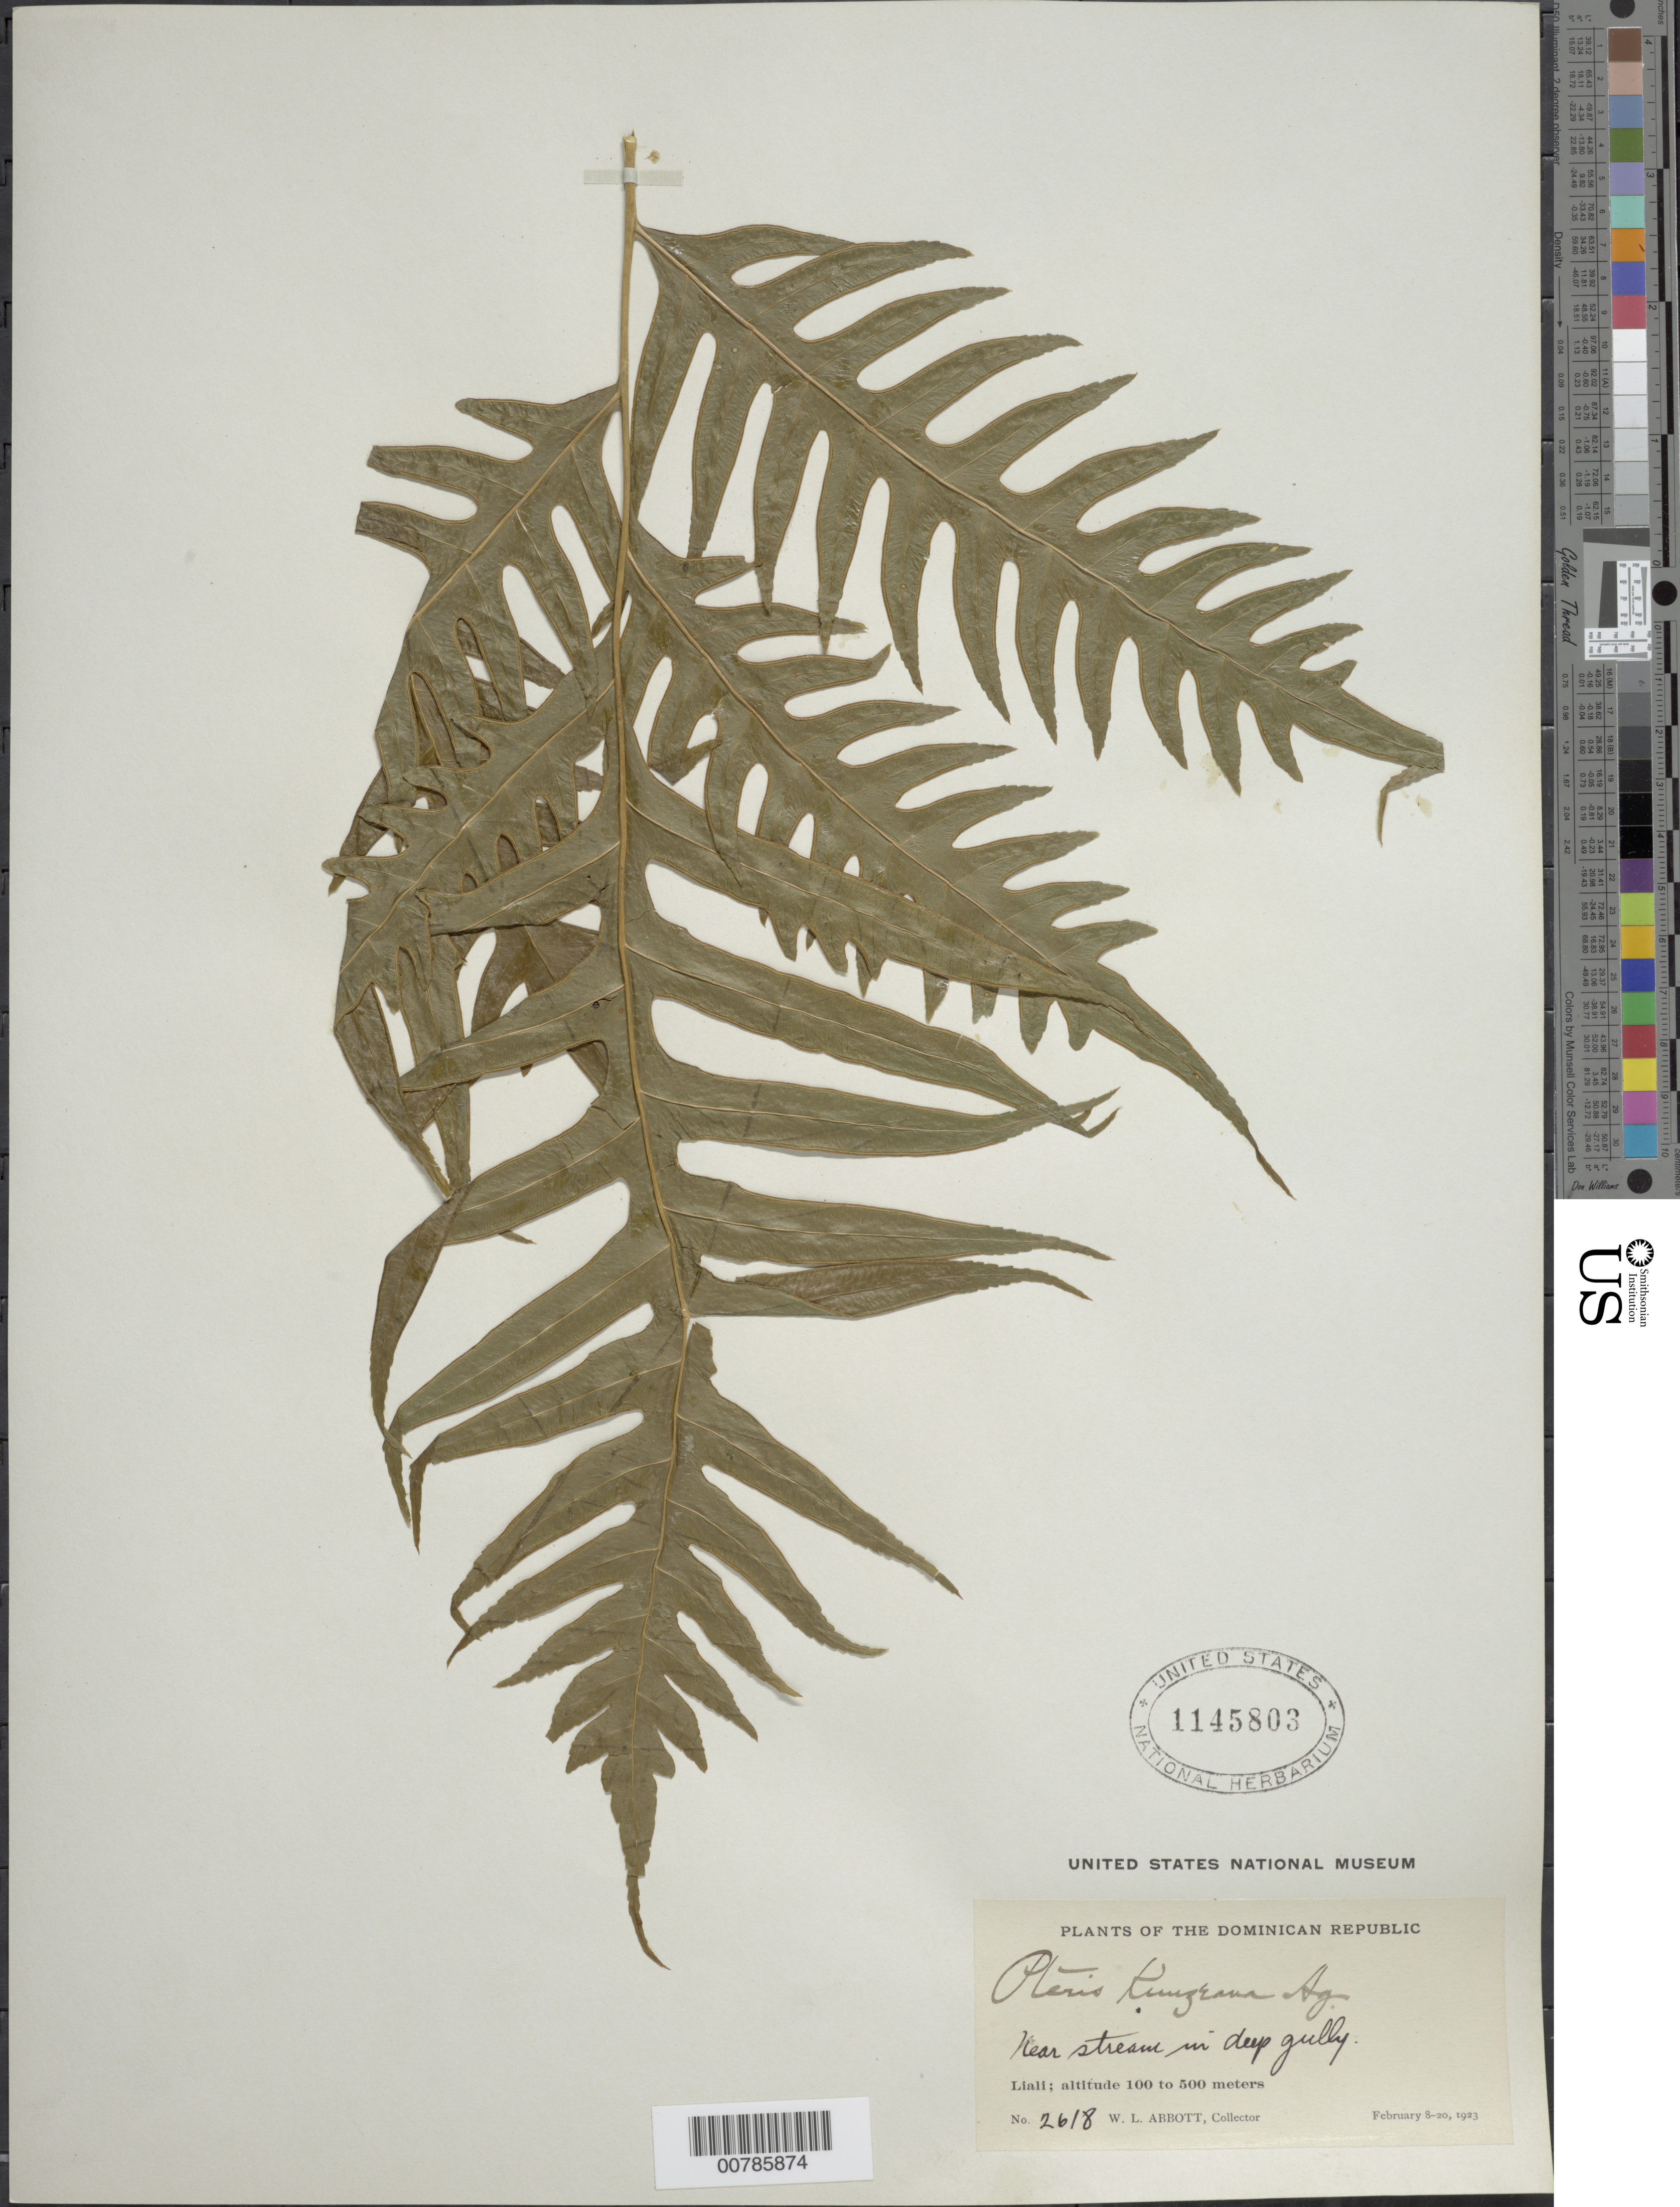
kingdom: Plantae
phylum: Tracheophyta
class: Polypodiopsida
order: Polypodiales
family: Pteridaceae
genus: Pteris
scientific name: Pteris altissima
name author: Poir.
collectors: W. L. Abbott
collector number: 2618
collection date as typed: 08 Feb 1923 to 20 Feb 1923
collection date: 1923-02-08/1923-02-20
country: Dominican Republic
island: Hispaniola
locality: Liali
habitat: Near stream in deep gully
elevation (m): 100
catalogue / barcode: US 1145803